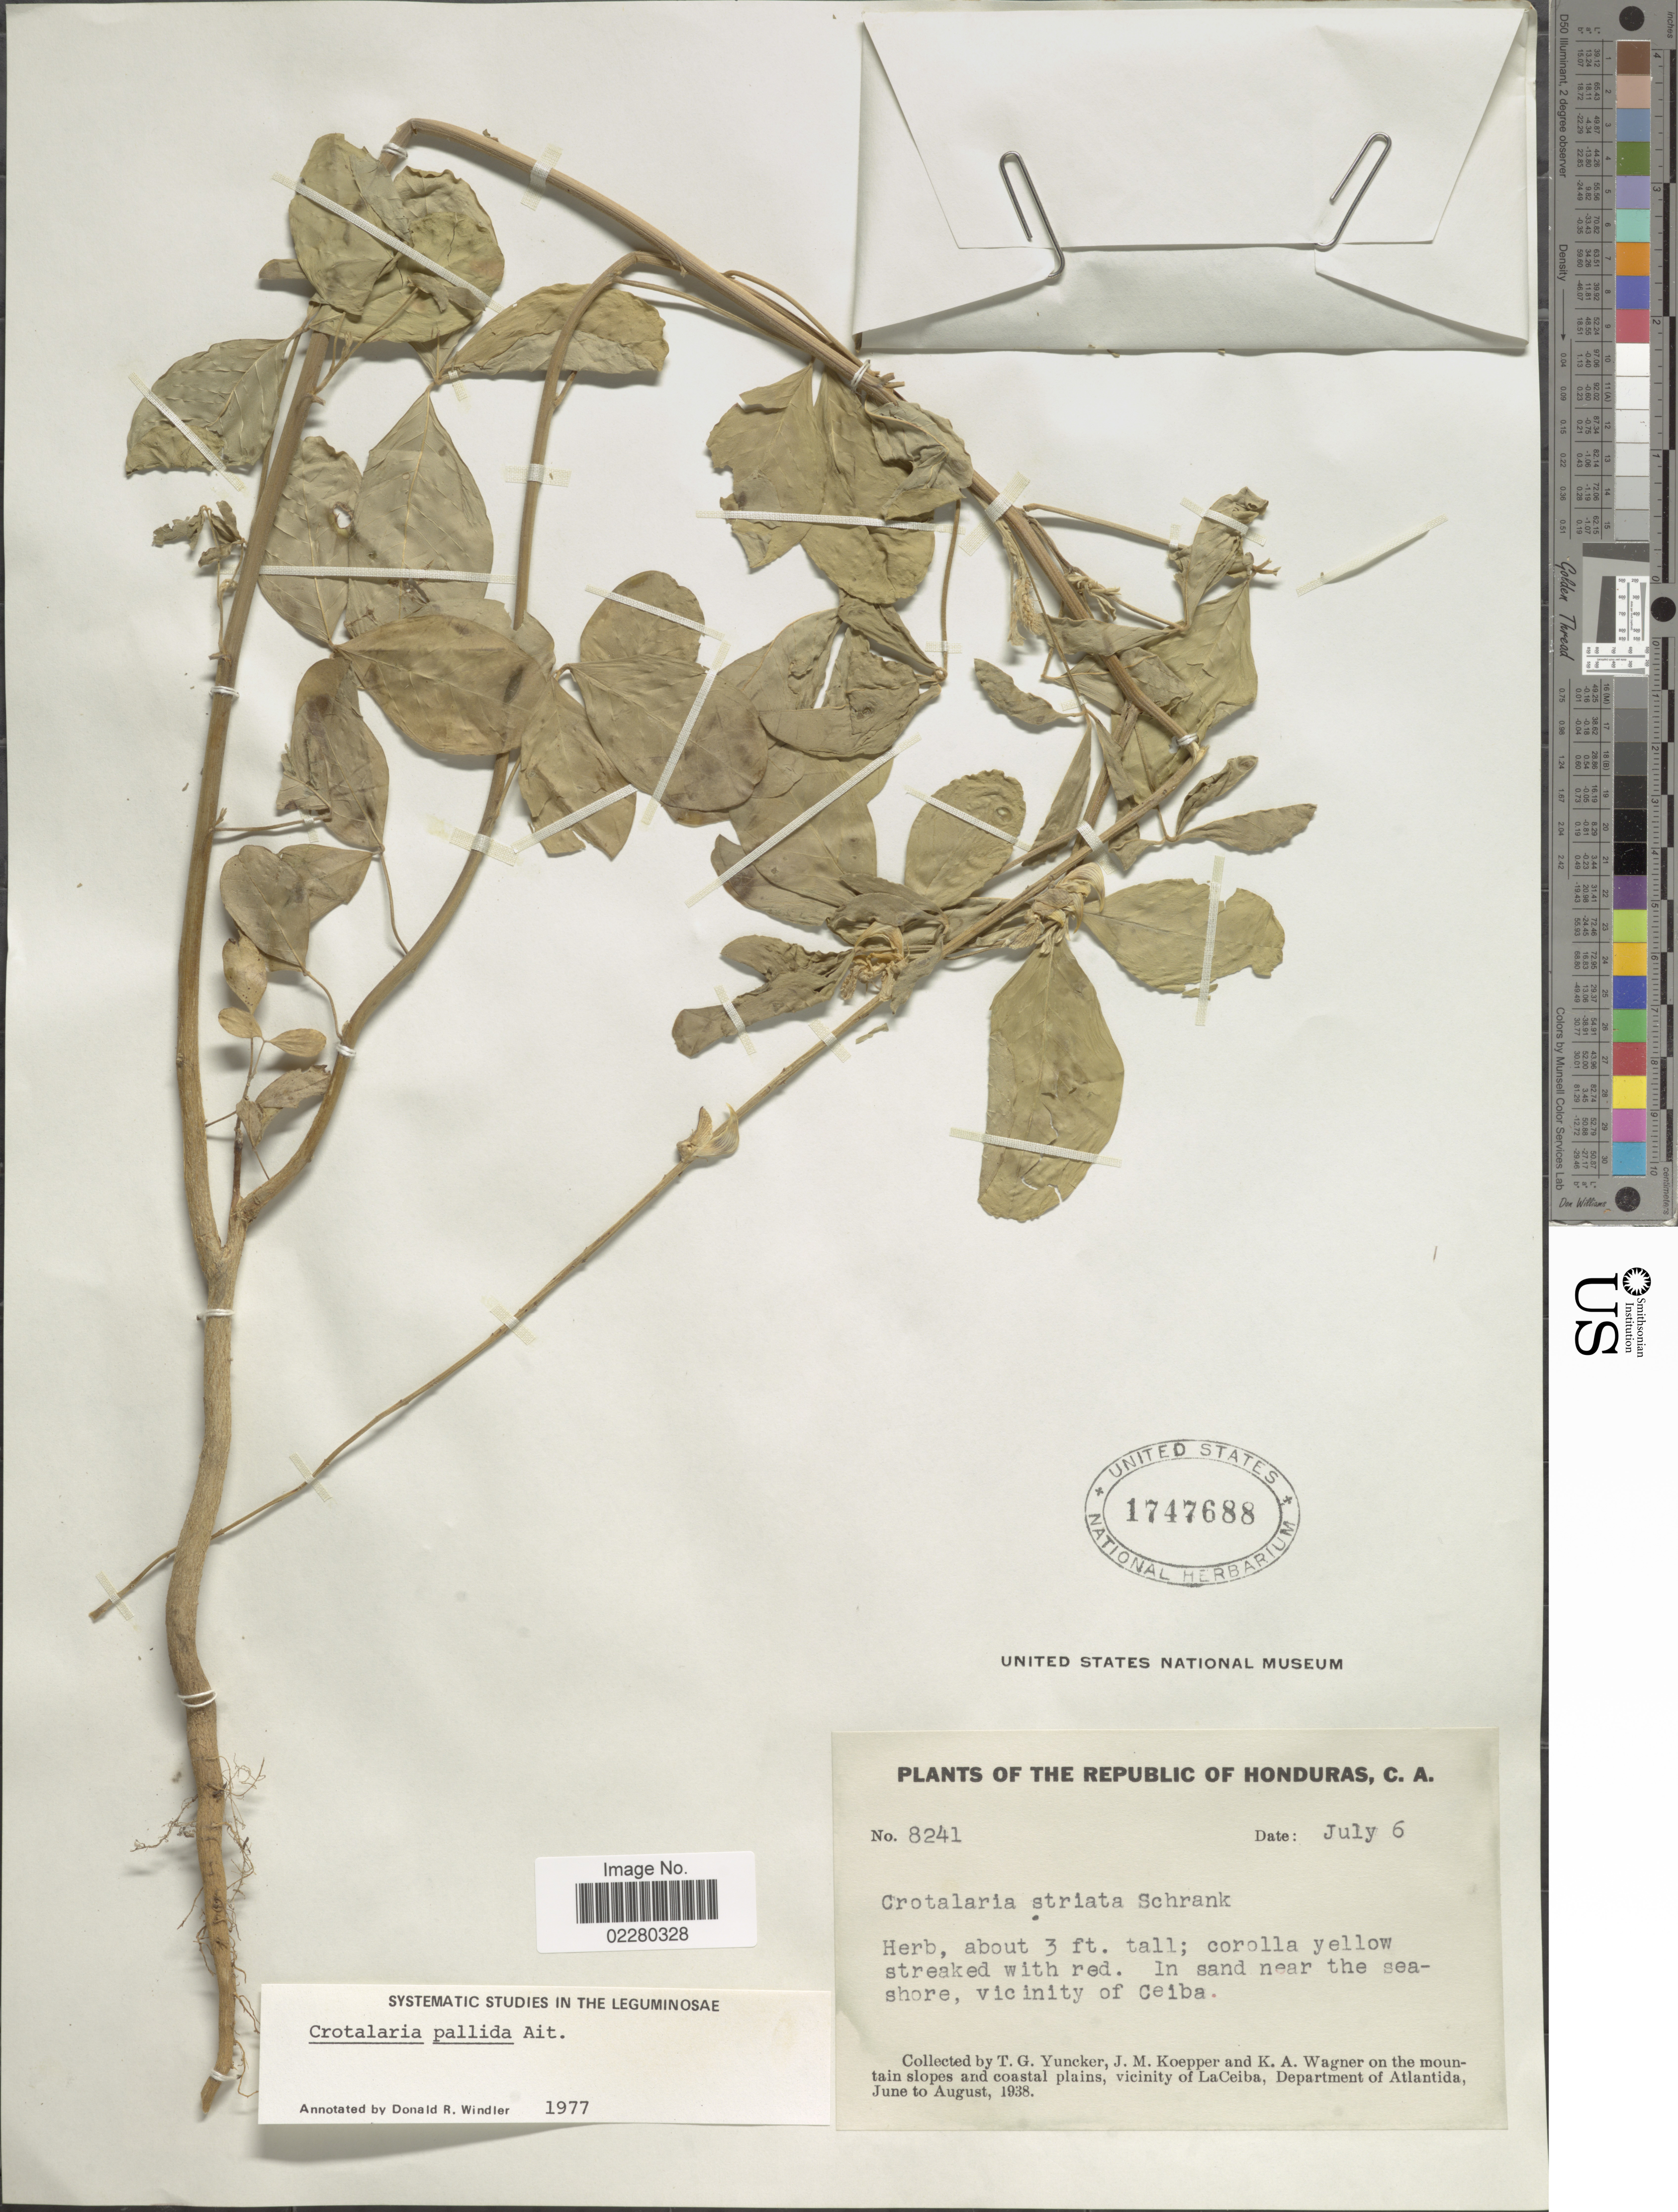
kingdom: Plantae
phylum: Tracheophyta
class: Magnoliopsida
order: Fabales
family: Fabaceae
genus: Crotalaria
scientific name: Crotalaria pallida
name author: Aiton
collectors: T. G. Yuncker, J. M. Koepper & K. A. Wagner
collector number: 8241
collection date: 1938-07-06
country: Puerto Rico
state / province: Ceiba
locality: In sand near the seashore, vicinity of Ceiba. On the mountain slope and coastal plains, vicinity of LaCeiba, Department of Atlantida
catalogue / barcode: US 1747688